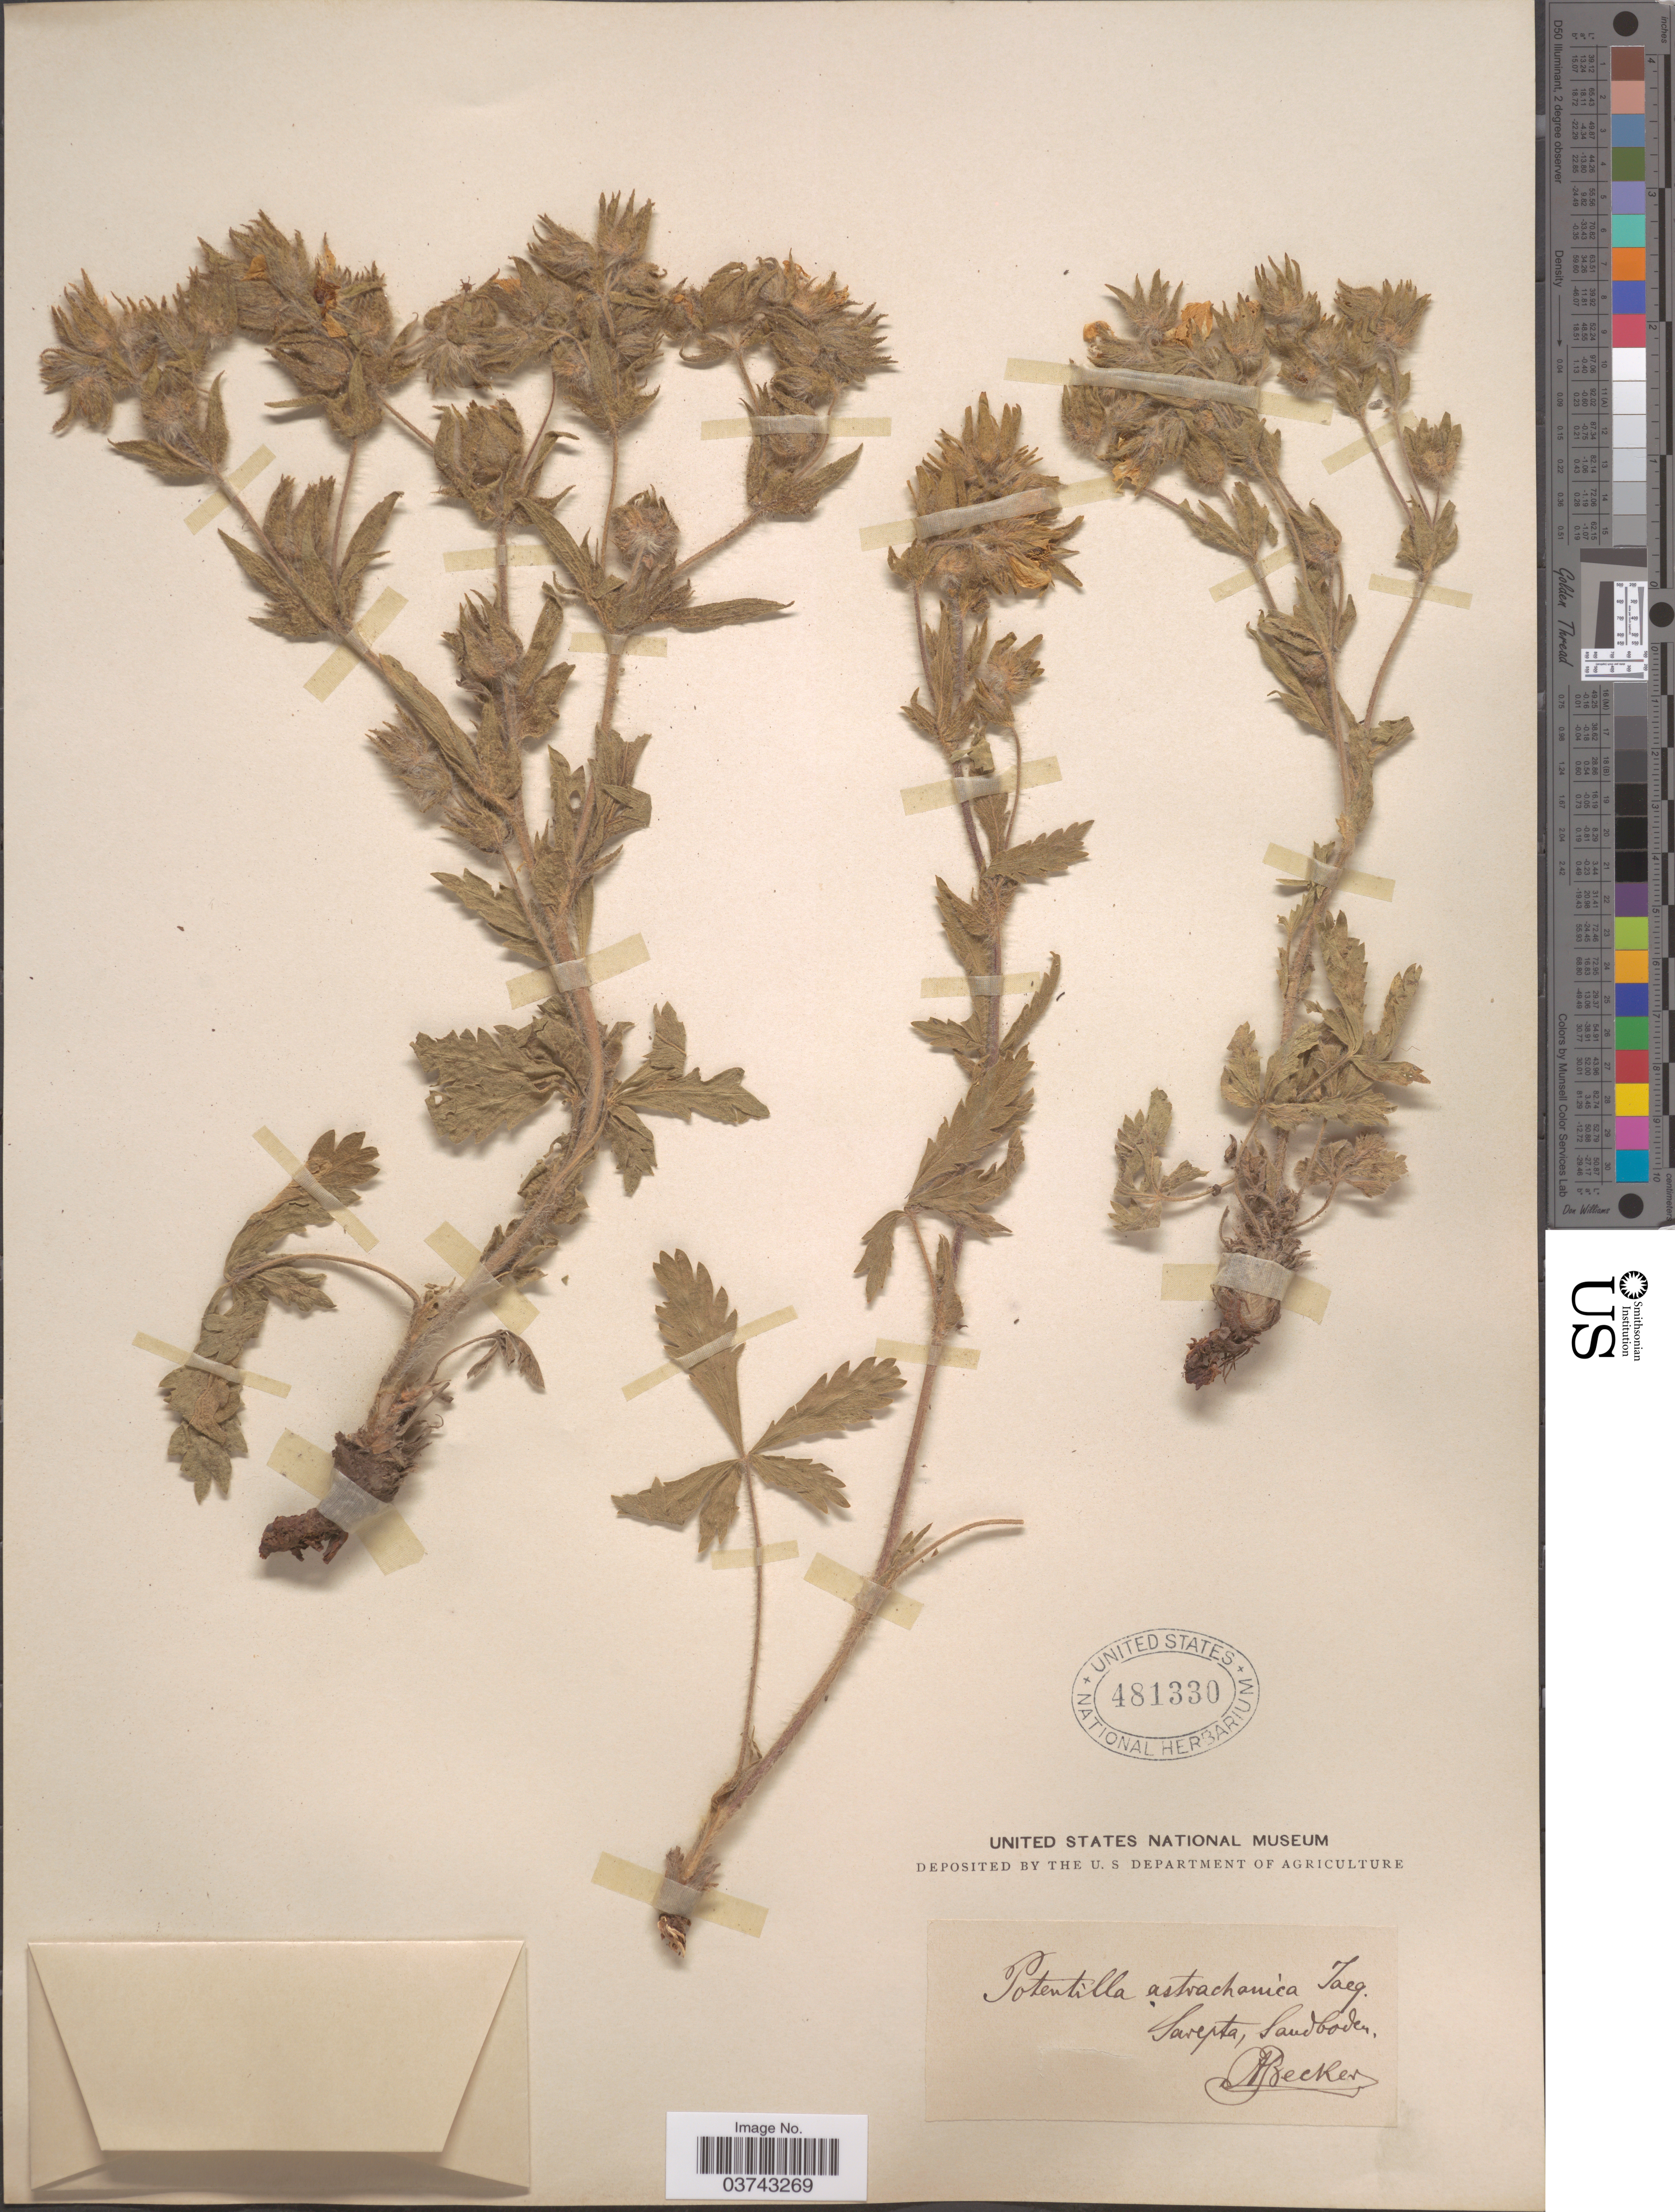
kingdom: Plantae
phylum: Tracheophyta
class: Magnoliopsida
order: Rosales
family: Rosaceae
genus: Potentilla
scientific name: Potentilla astracanica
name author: Jacq.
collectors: A. Becker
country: Russian Federation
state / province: Volgograd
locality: Sarepta, sandboden.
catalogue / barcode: US 481330